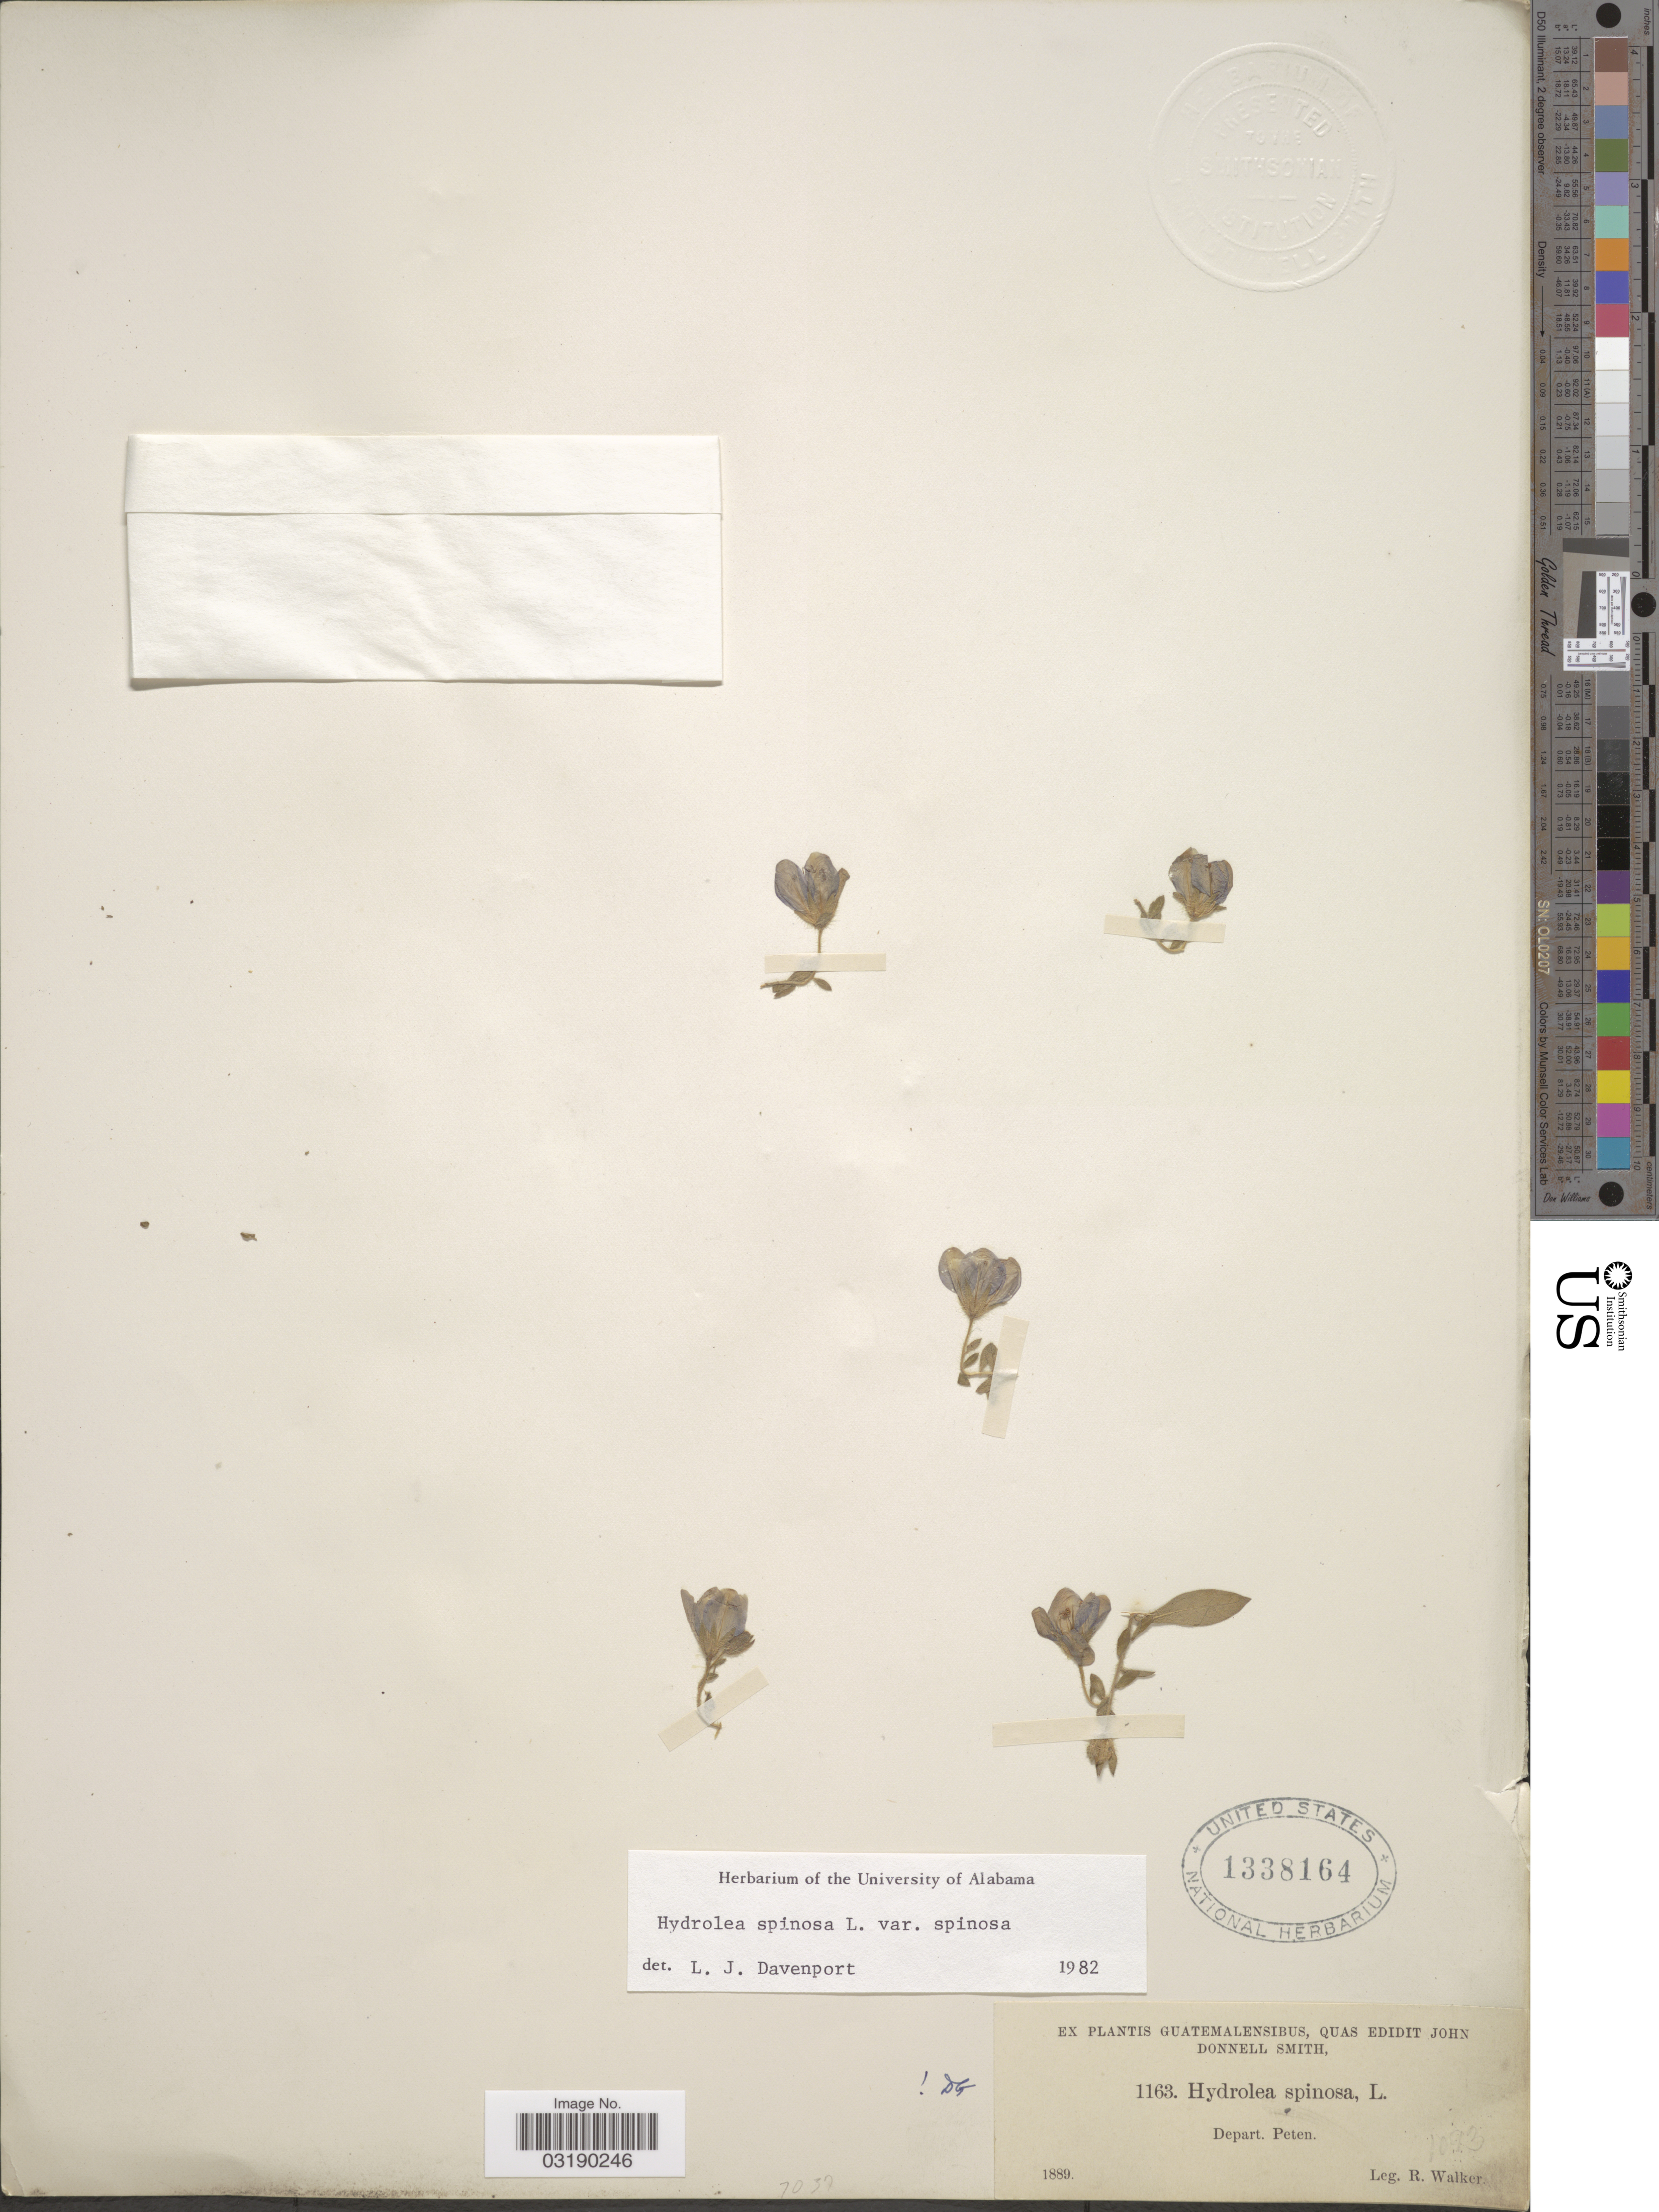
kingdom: Plantae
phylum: Tracheophyta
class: Magnoliopsida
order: Solanales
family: Hydroleaceae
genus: Hydrolea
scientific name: Hydrolea spinosa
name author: L.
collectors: R. Walker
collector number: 1093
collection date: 1889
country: Guatemala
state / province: El Petén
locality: Depart. Peten.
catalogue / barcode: US 1338164